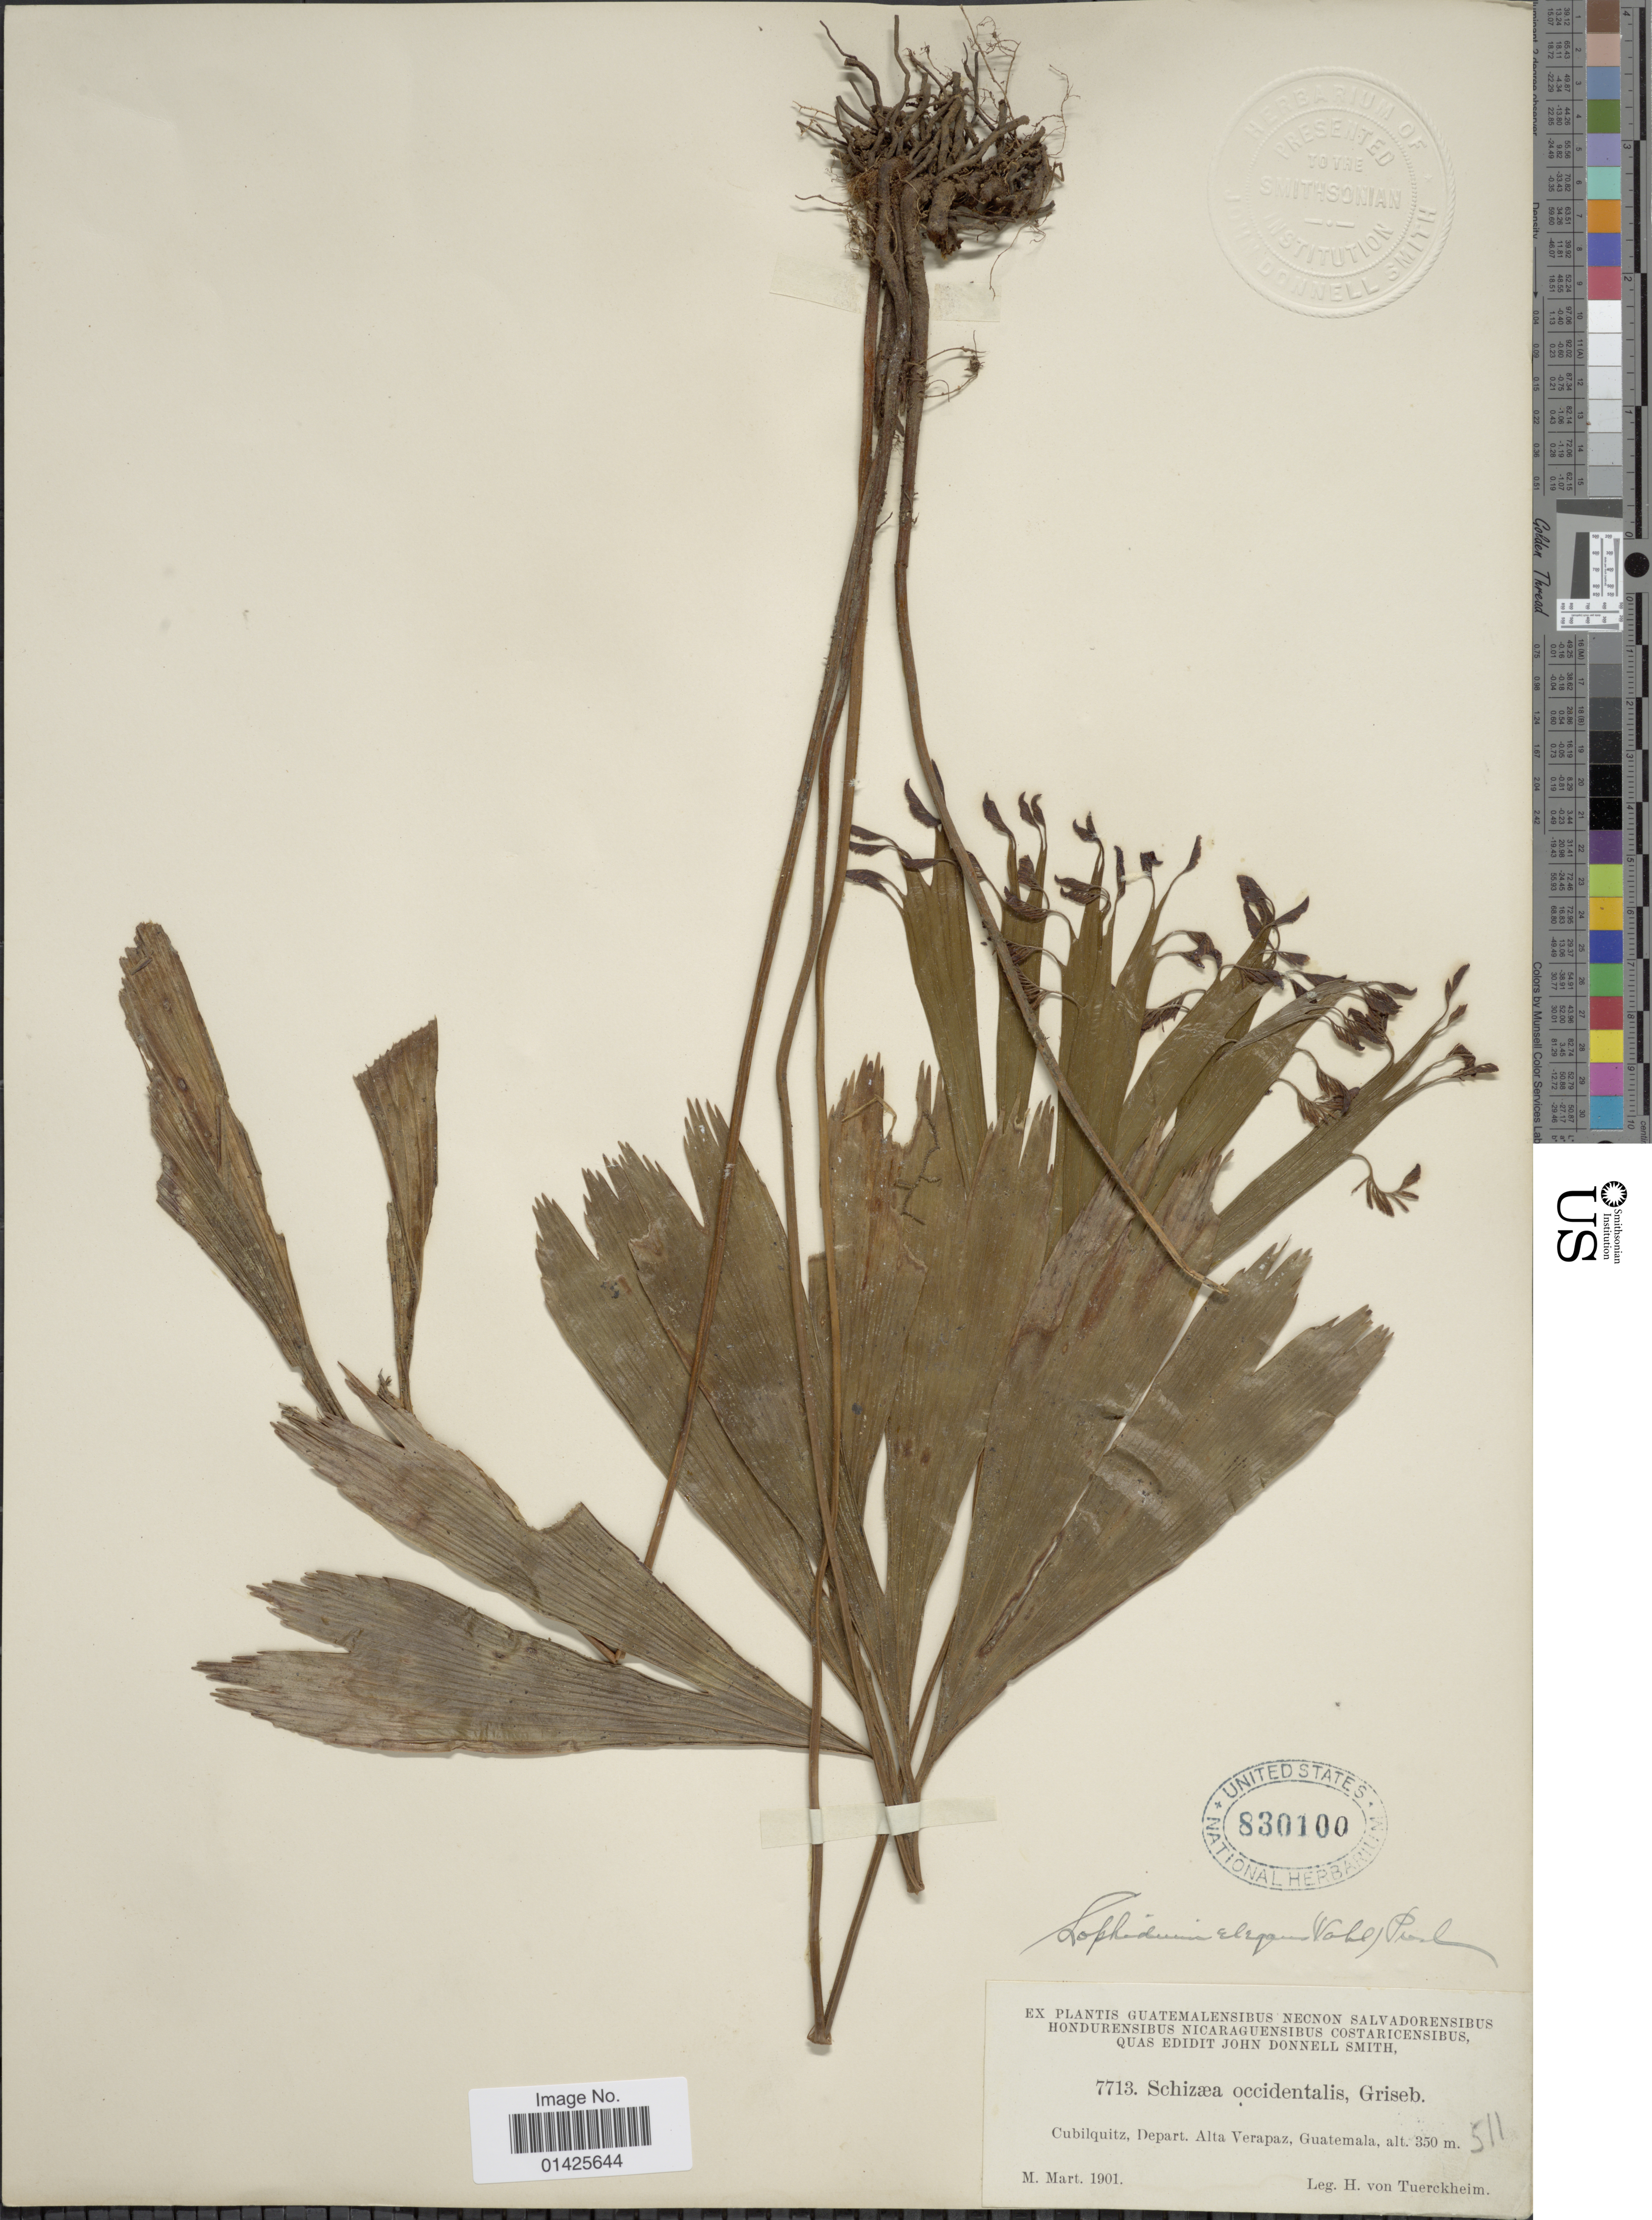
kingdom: Plantae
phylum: Tracheophyta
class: Polypodiopsida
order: Schizaeales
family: Schizaeaceae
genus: Schizaea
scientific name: Schizaea elegans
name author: (Vahl) Sw.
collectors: H. von Türckheim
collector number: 511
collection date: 1901-03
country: Guatemala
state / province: Alta Verapaz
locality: Cubilquitz, Depart. Alta Verapaz, Guatemala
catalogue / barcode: US 830100